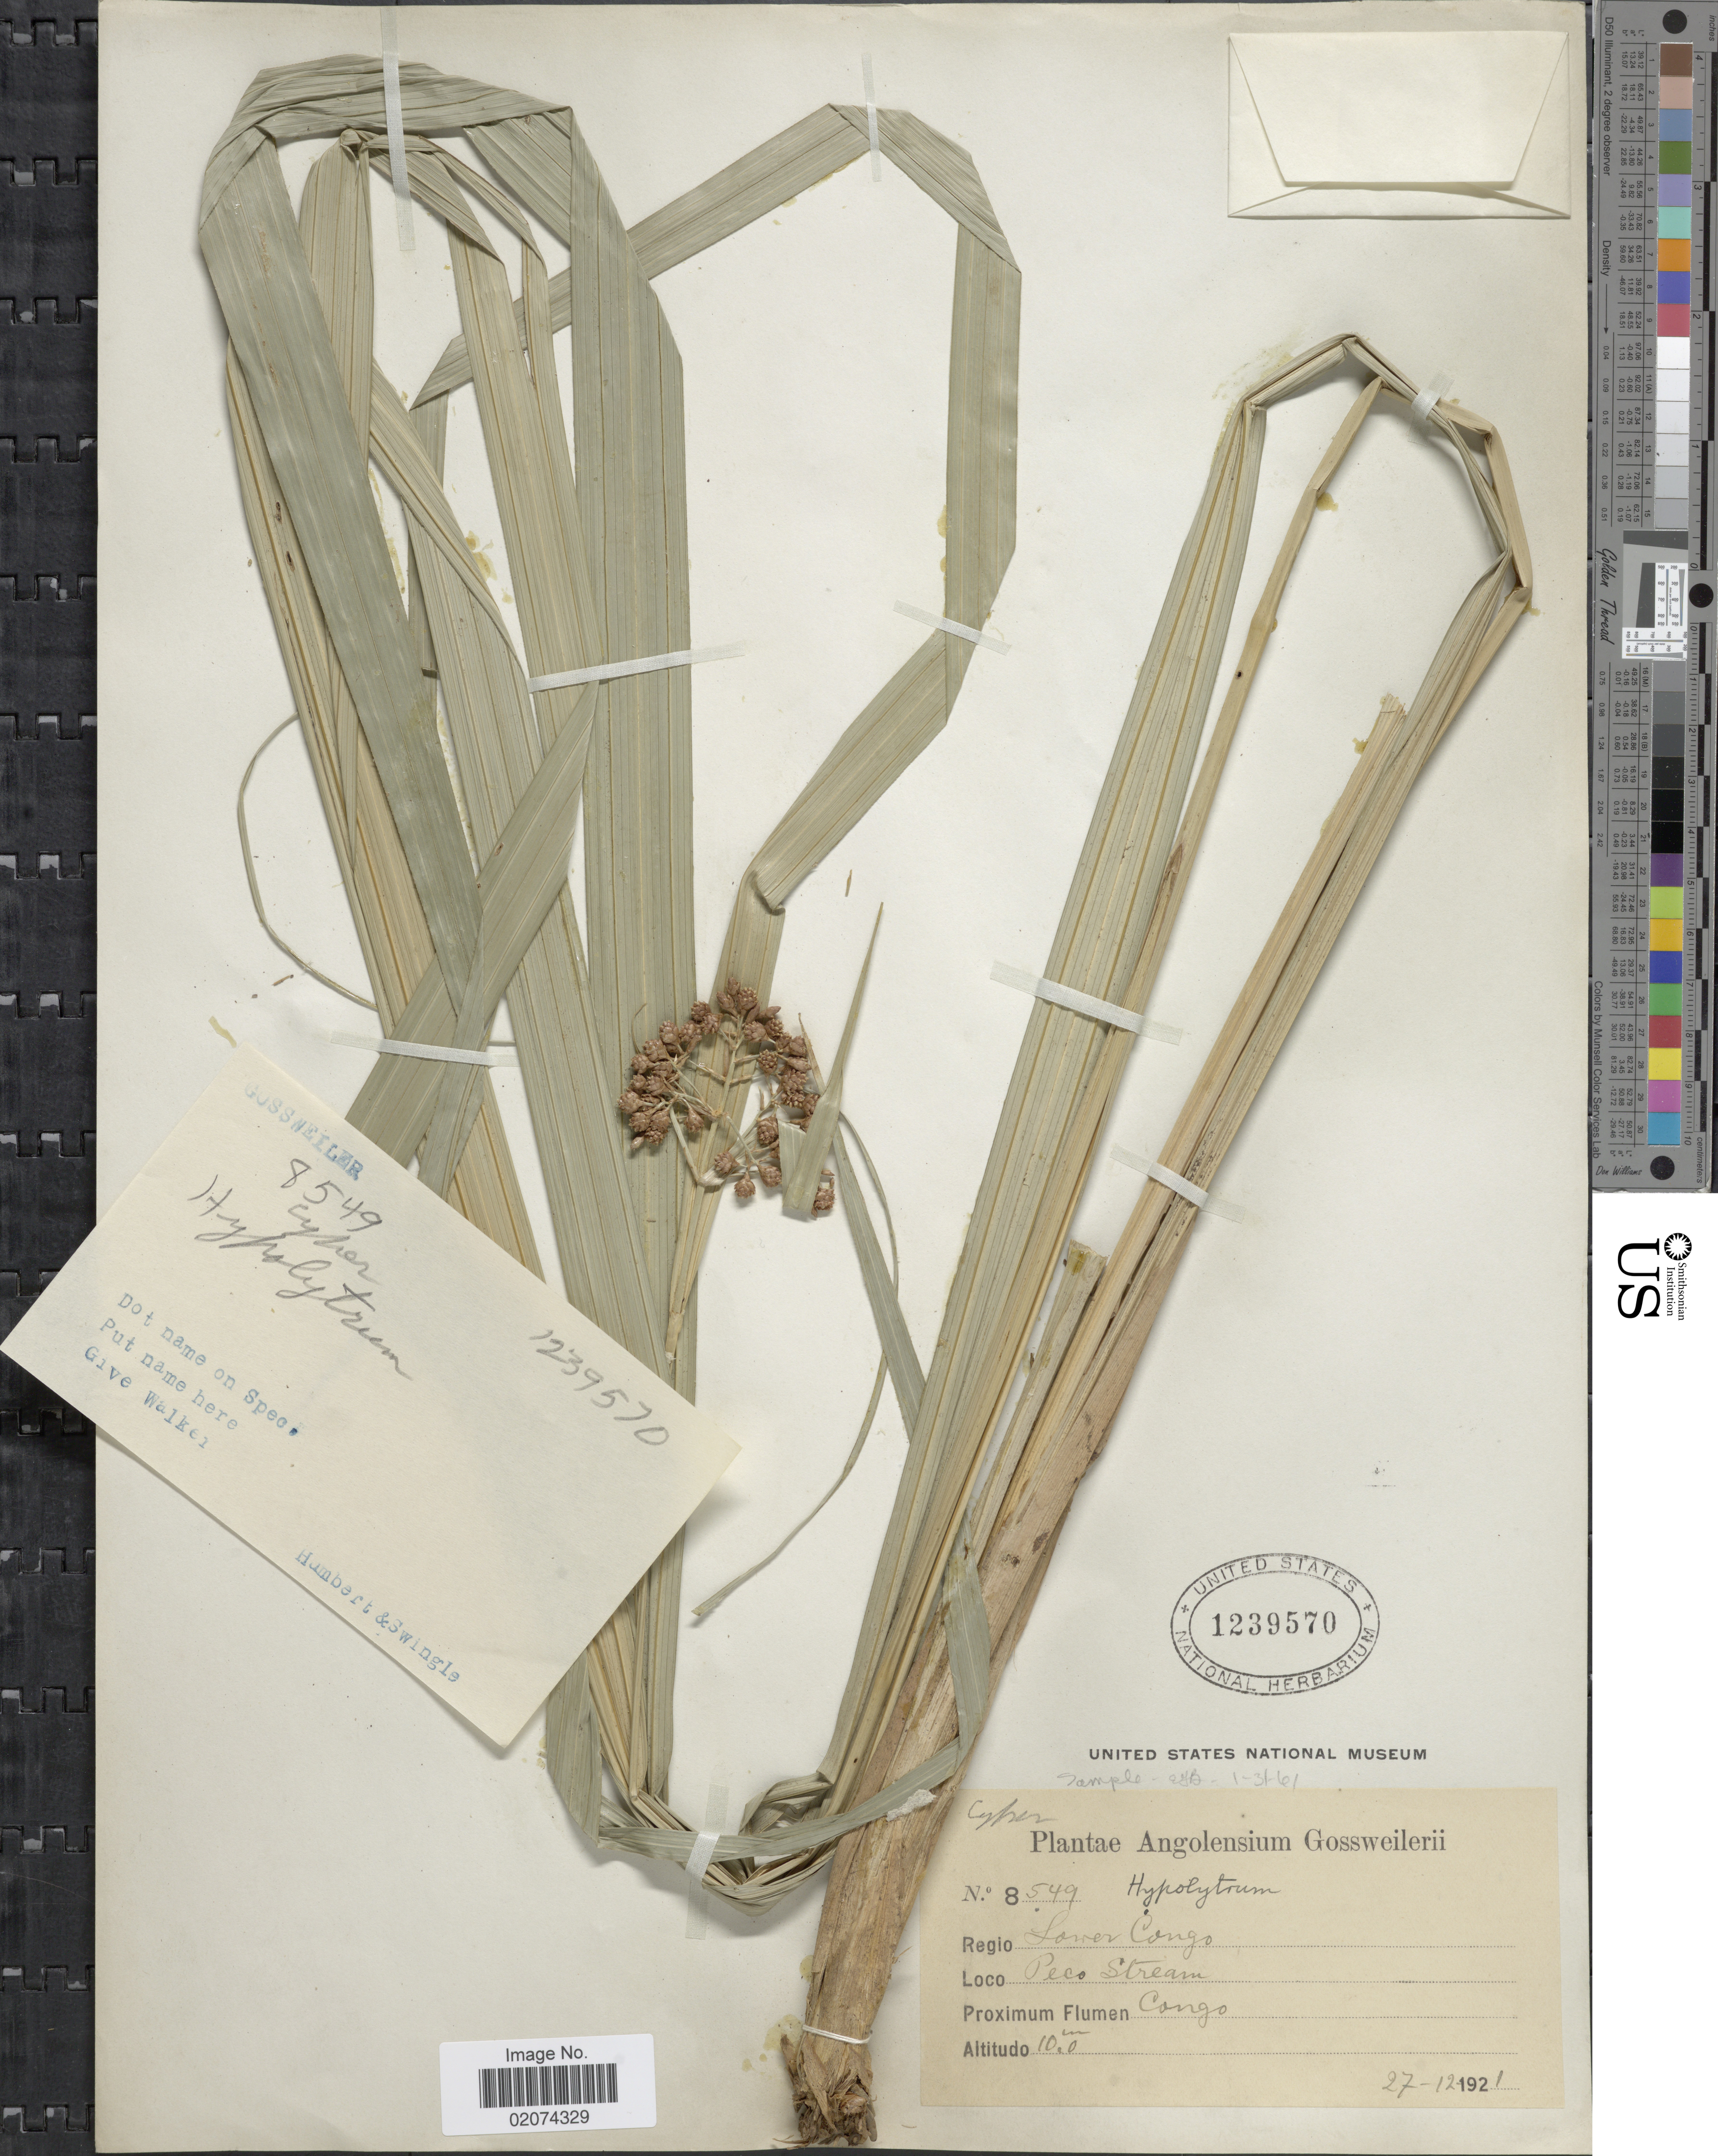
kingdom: Plantae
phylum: Tracheophyta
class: Liliopsida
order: Poales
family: Cyperaceae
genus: Hypolytrum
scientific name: Hypolytrum sp.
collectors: -. Gossweiler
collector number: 8549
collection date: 1921-12-27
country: Angola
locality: Angolensium. Lower Congo. Pec. Stream.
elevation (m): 100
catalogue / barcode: US 1239570